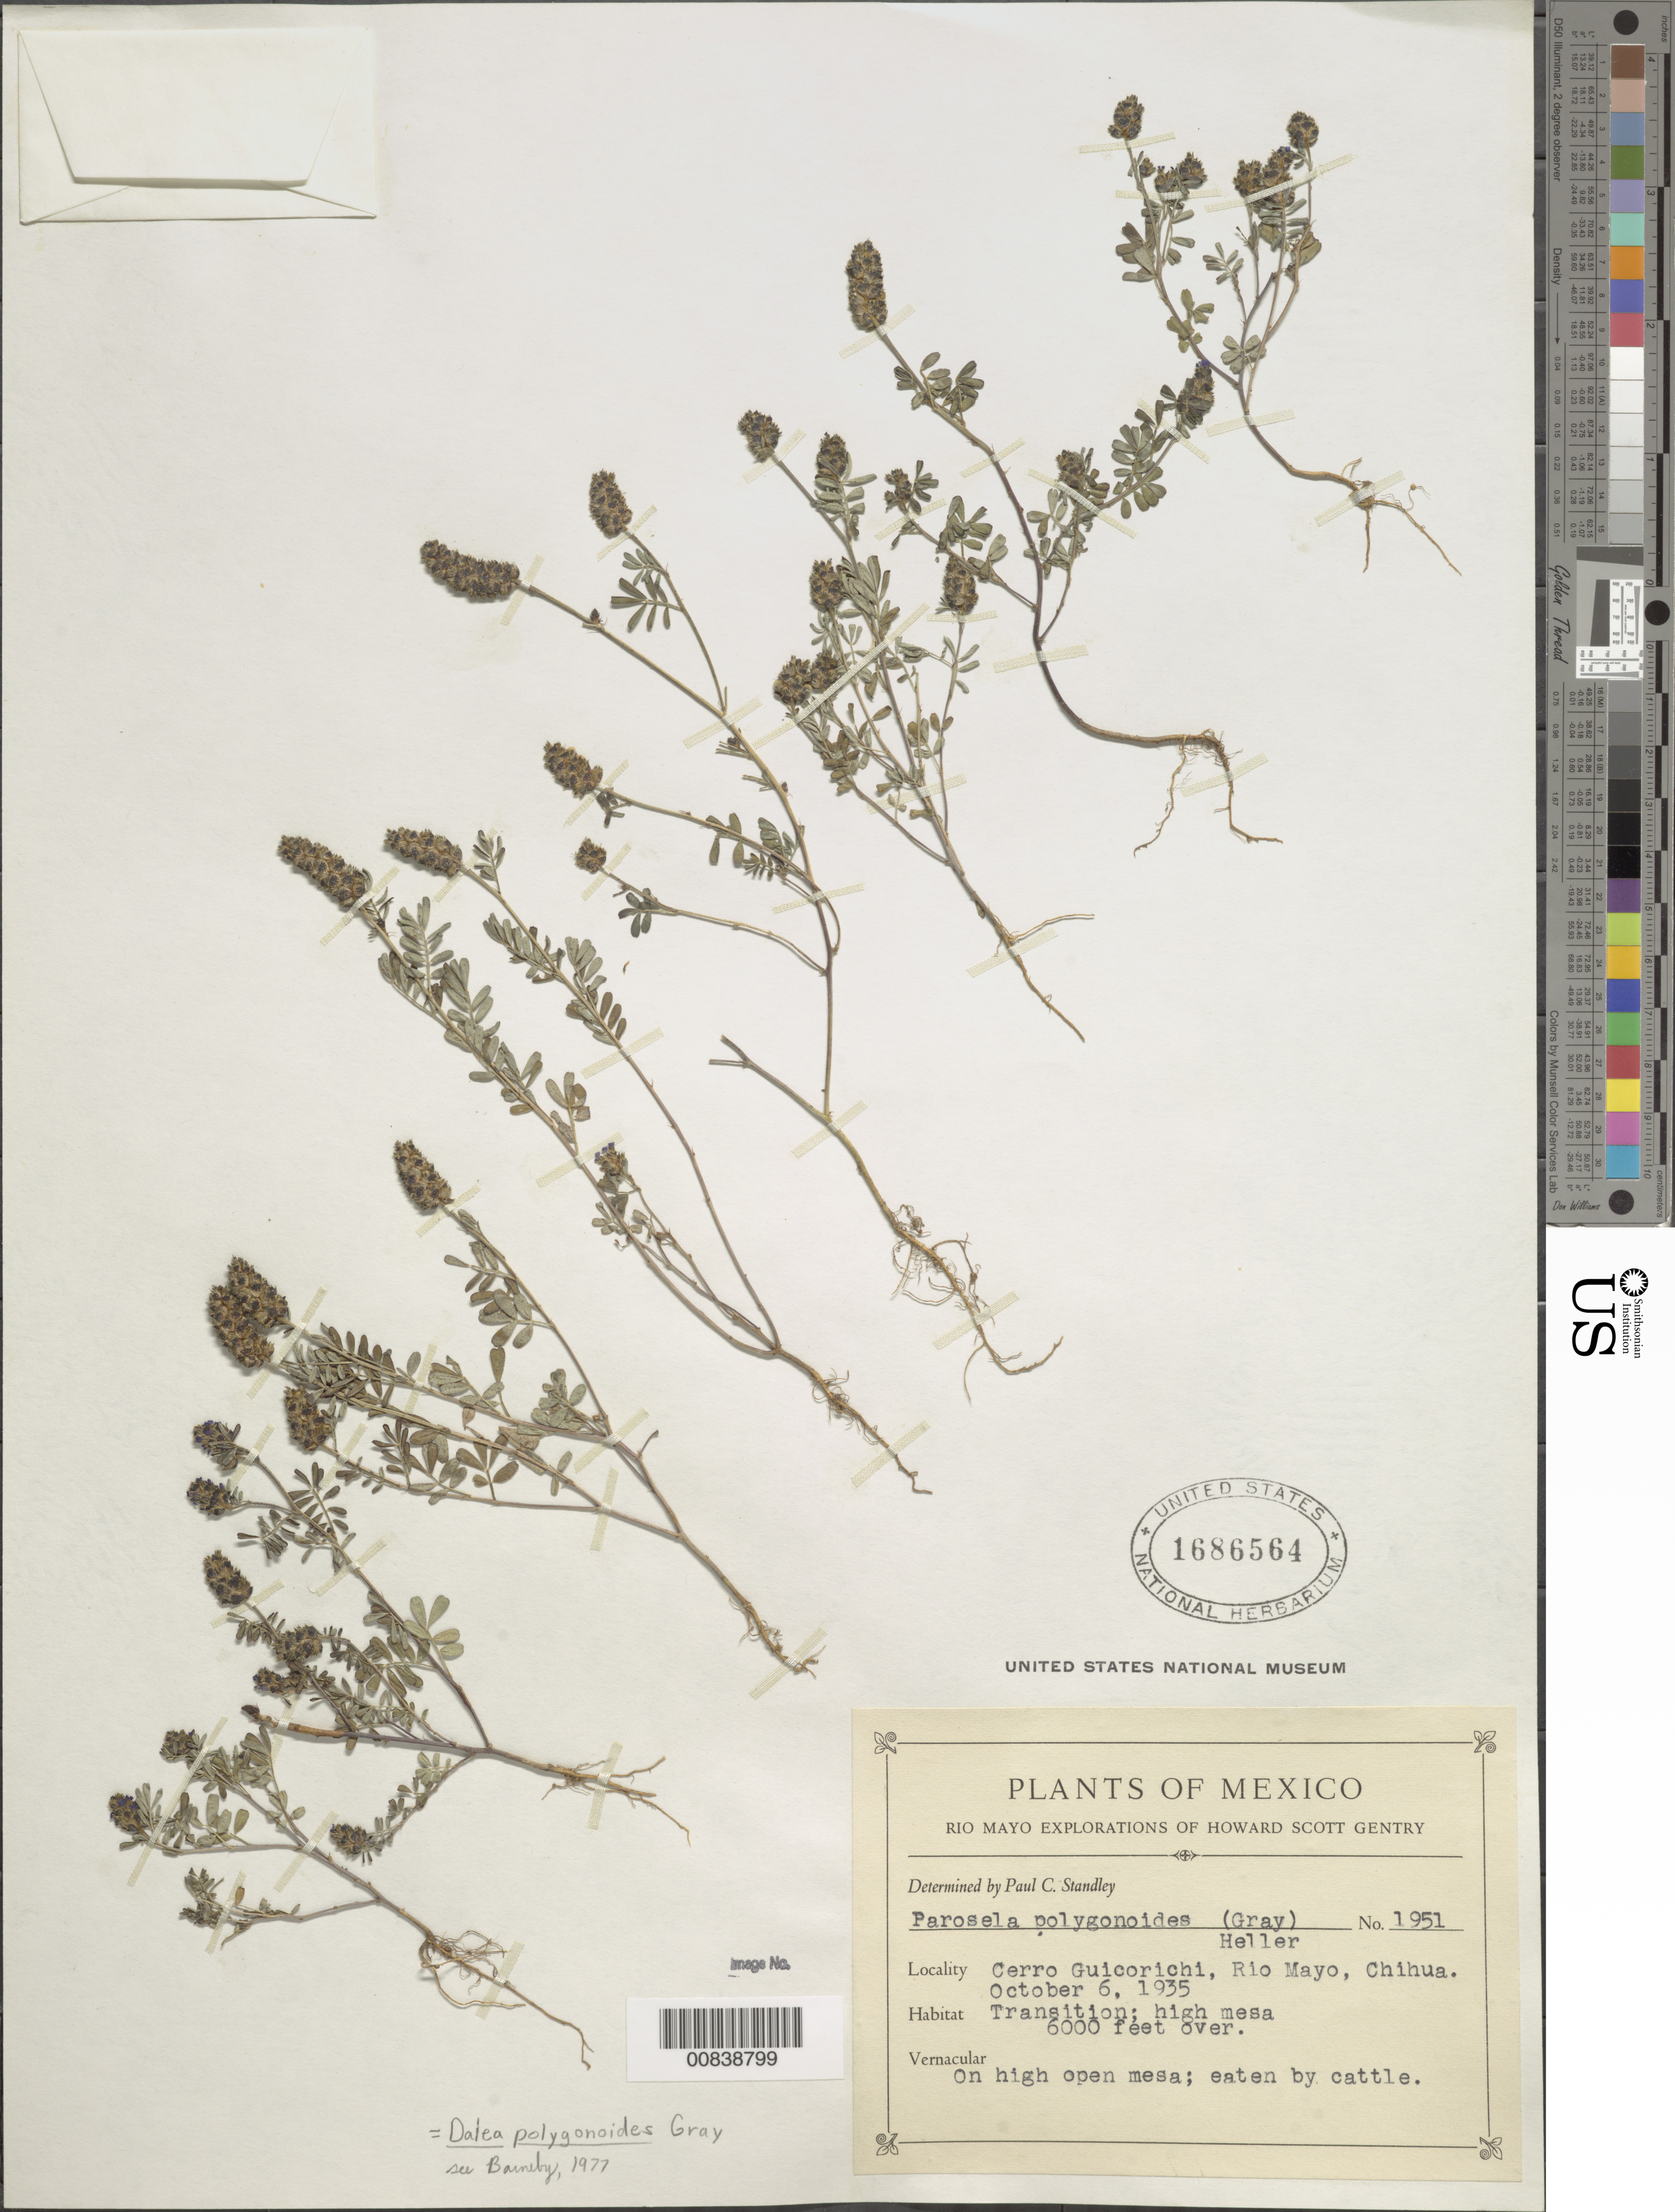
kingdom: Plantae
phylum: Tracheophyta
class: Magnoliopsida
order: Fabales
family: Fabaceae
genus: Dalea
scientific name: Dalea polygonoides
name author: A. Gray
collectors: H. S. Gentry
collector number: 1951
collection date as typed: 06 Oct 1935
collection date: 1935-10-06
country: Mexico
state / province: Chihuahua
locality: Cerro Guicorichi, Río Mayo, Chihuahua.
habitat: Transition; on high open mesa.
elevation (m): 1829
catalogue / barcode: US 1686564